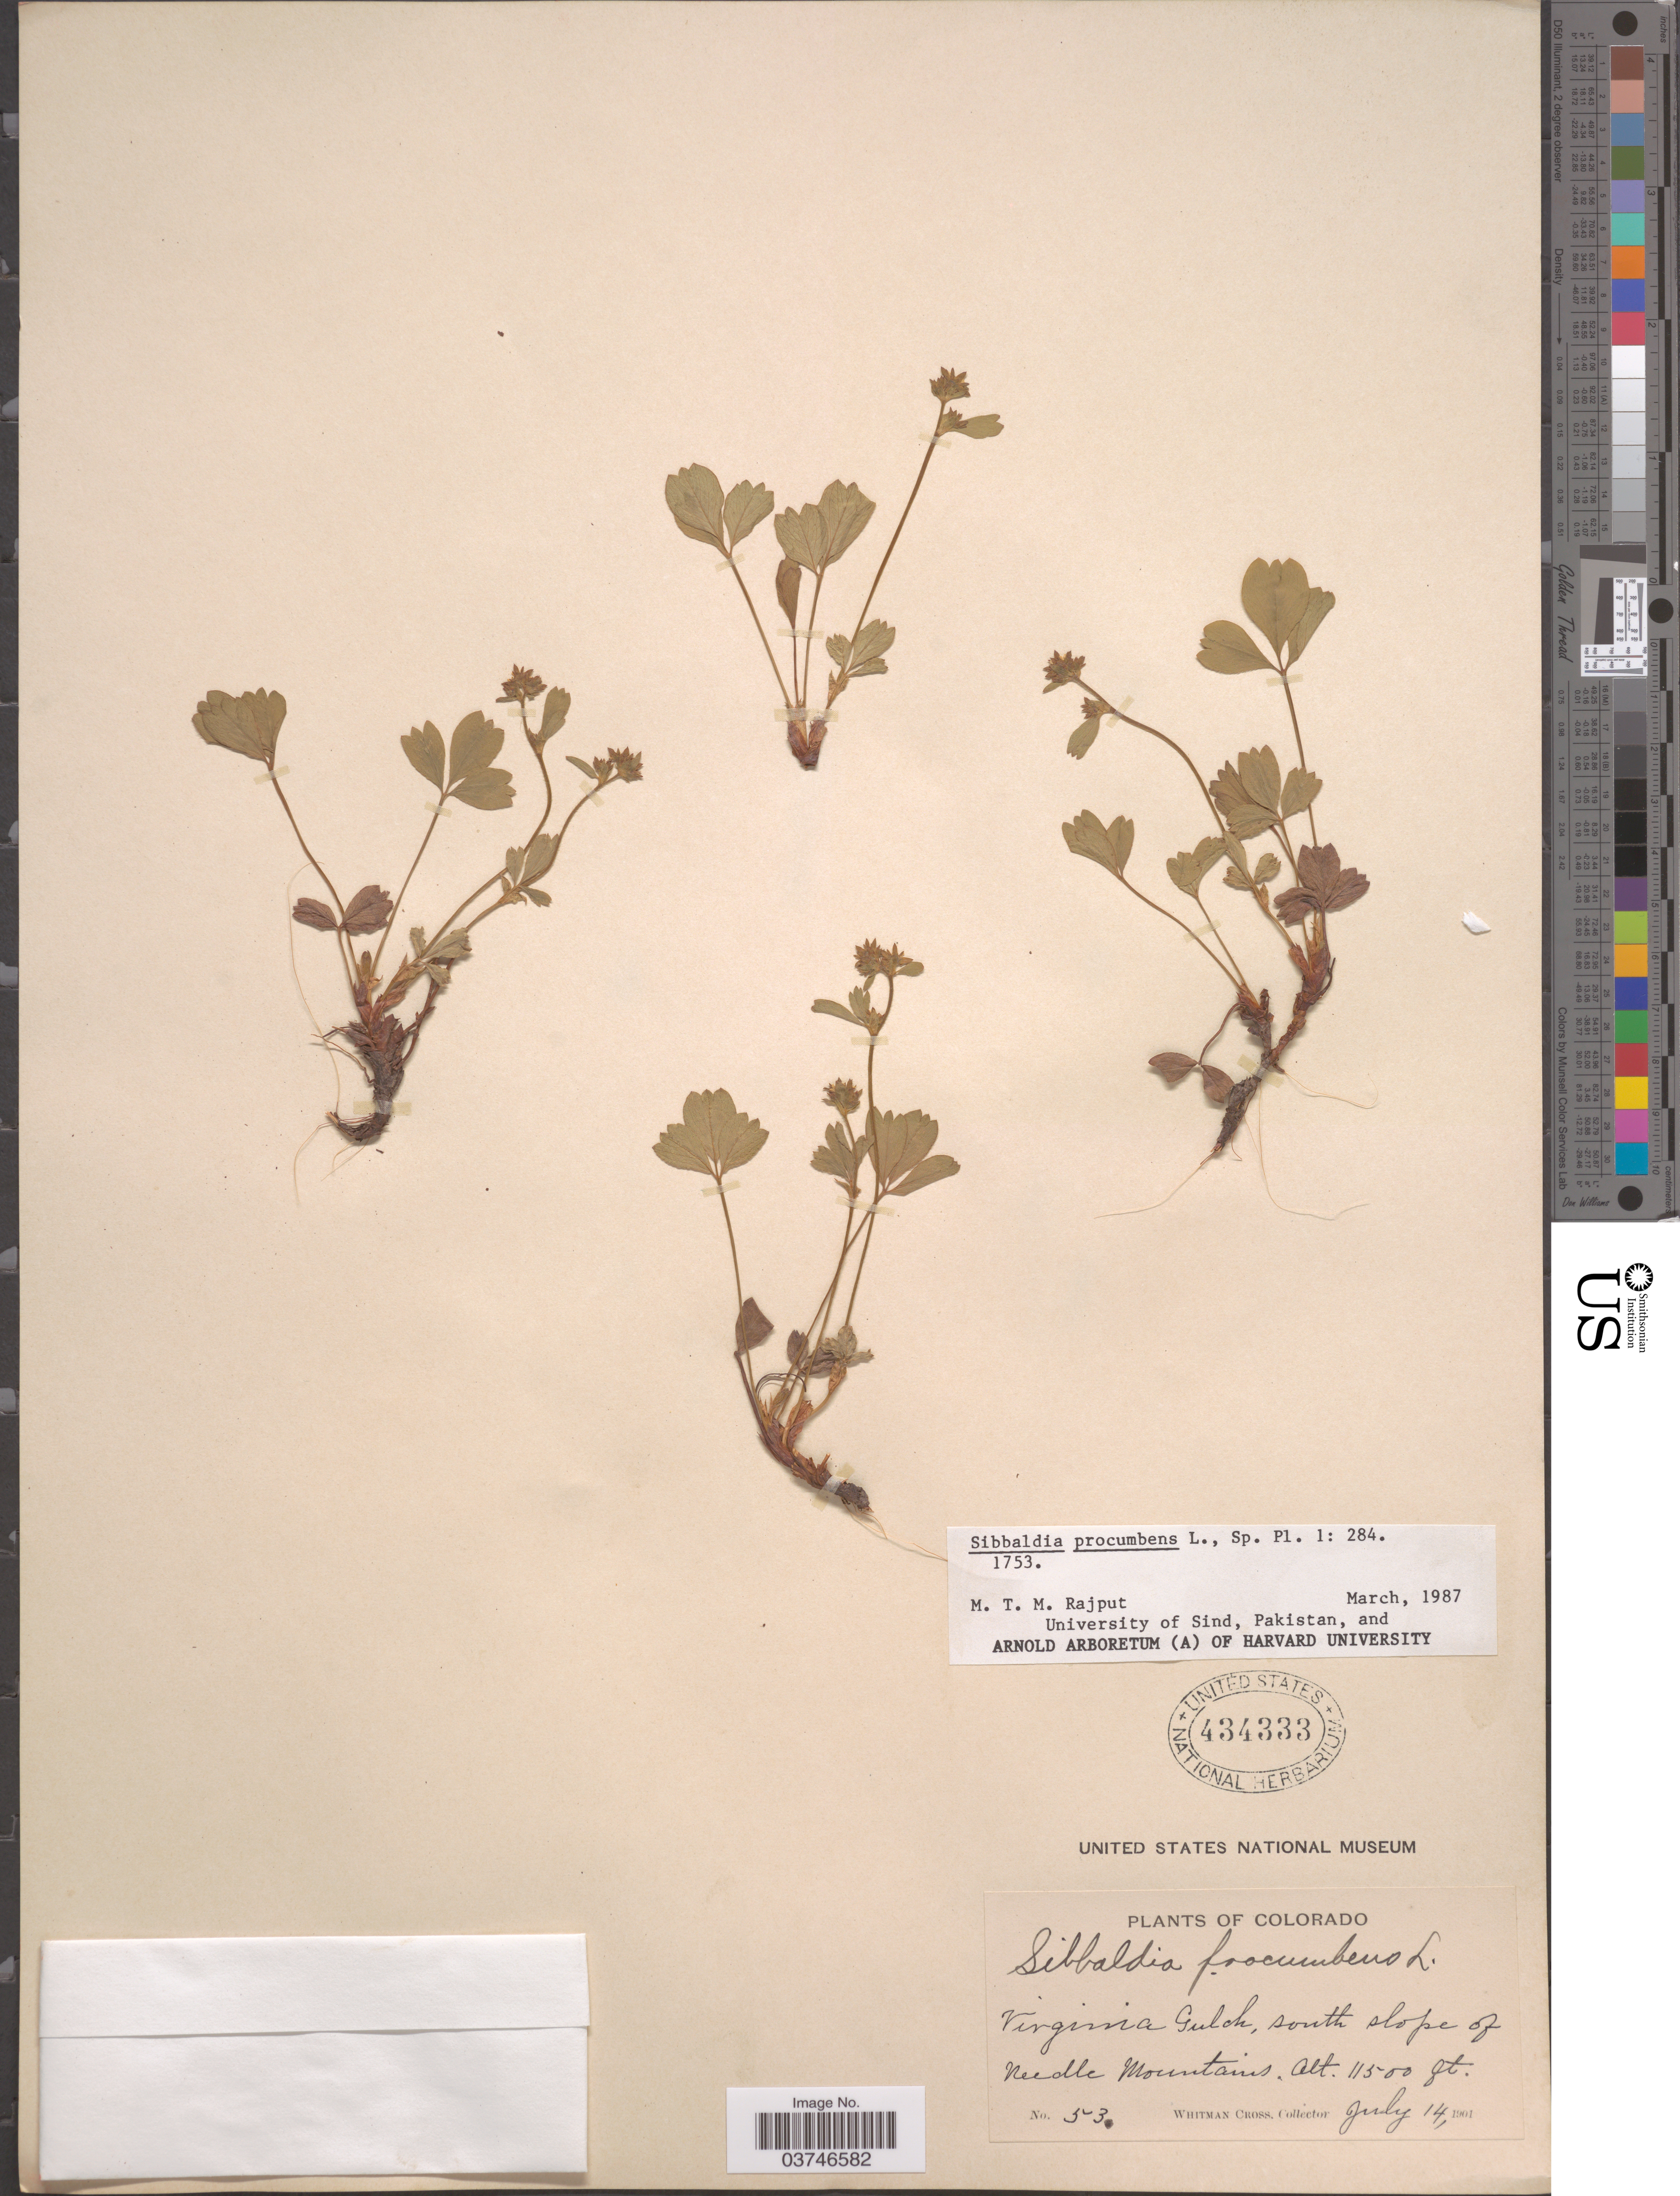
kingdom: Plantae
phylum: Tracheophyta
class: Magnoliopsida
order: Rosales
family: Rosaceae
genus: Sibbaldia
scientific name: Sibbaldia procumbens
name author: L.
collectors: W. Cross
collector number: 53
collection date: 1901-07-14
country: United States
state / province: Colorado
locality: Virginia Gulch, south slope of Needle Mountains.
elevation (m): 3505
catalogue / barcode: US 434333